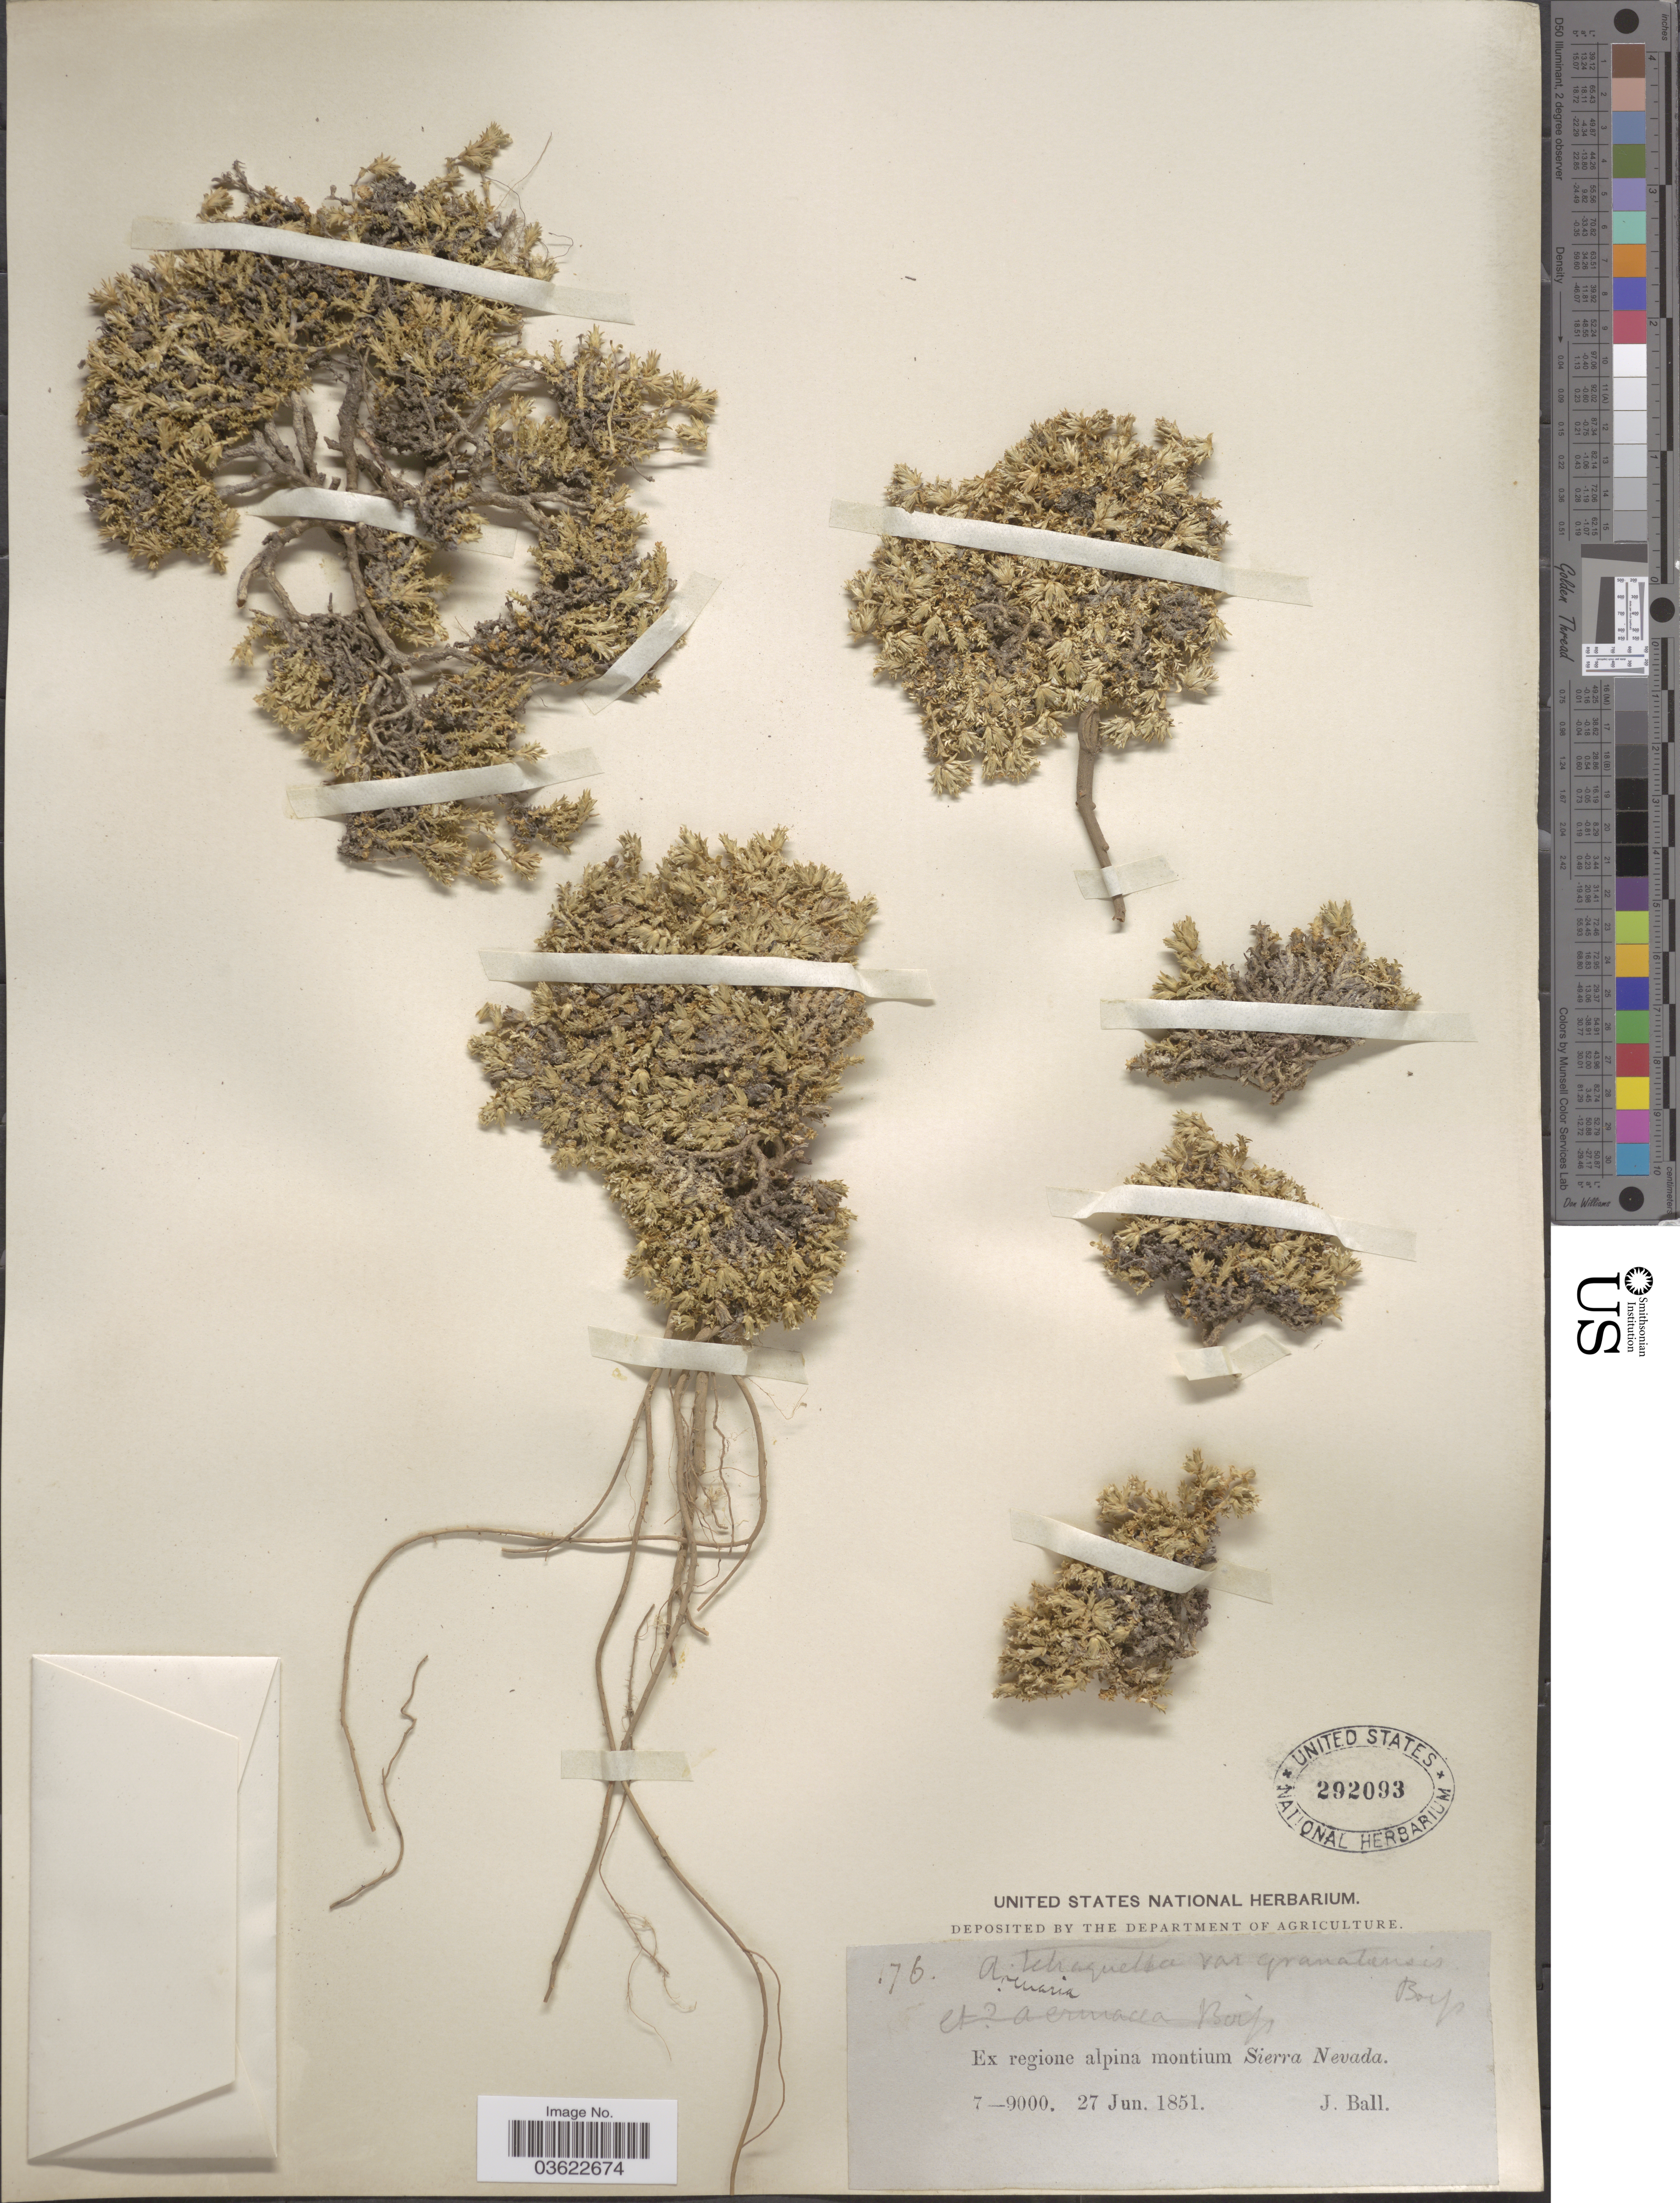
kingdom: Plantae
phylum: Tracheophyta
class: Magnoliopsida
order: Caryophyllales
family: Caryophyllaceae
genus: Arenaria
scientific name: Arenaria tetraquetra subsp. murcica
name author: (Font Quer) Favarger & G. Nieto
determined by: Strong, Mark T., (BOT), Smithsonian Institution - National Museum of Natural History (UNITED STATES)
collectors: J. Ball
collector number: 176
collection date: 1851-06-27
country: Spain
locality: Ex regione alpina montium Sierra Nevada.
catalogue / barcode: US 292093